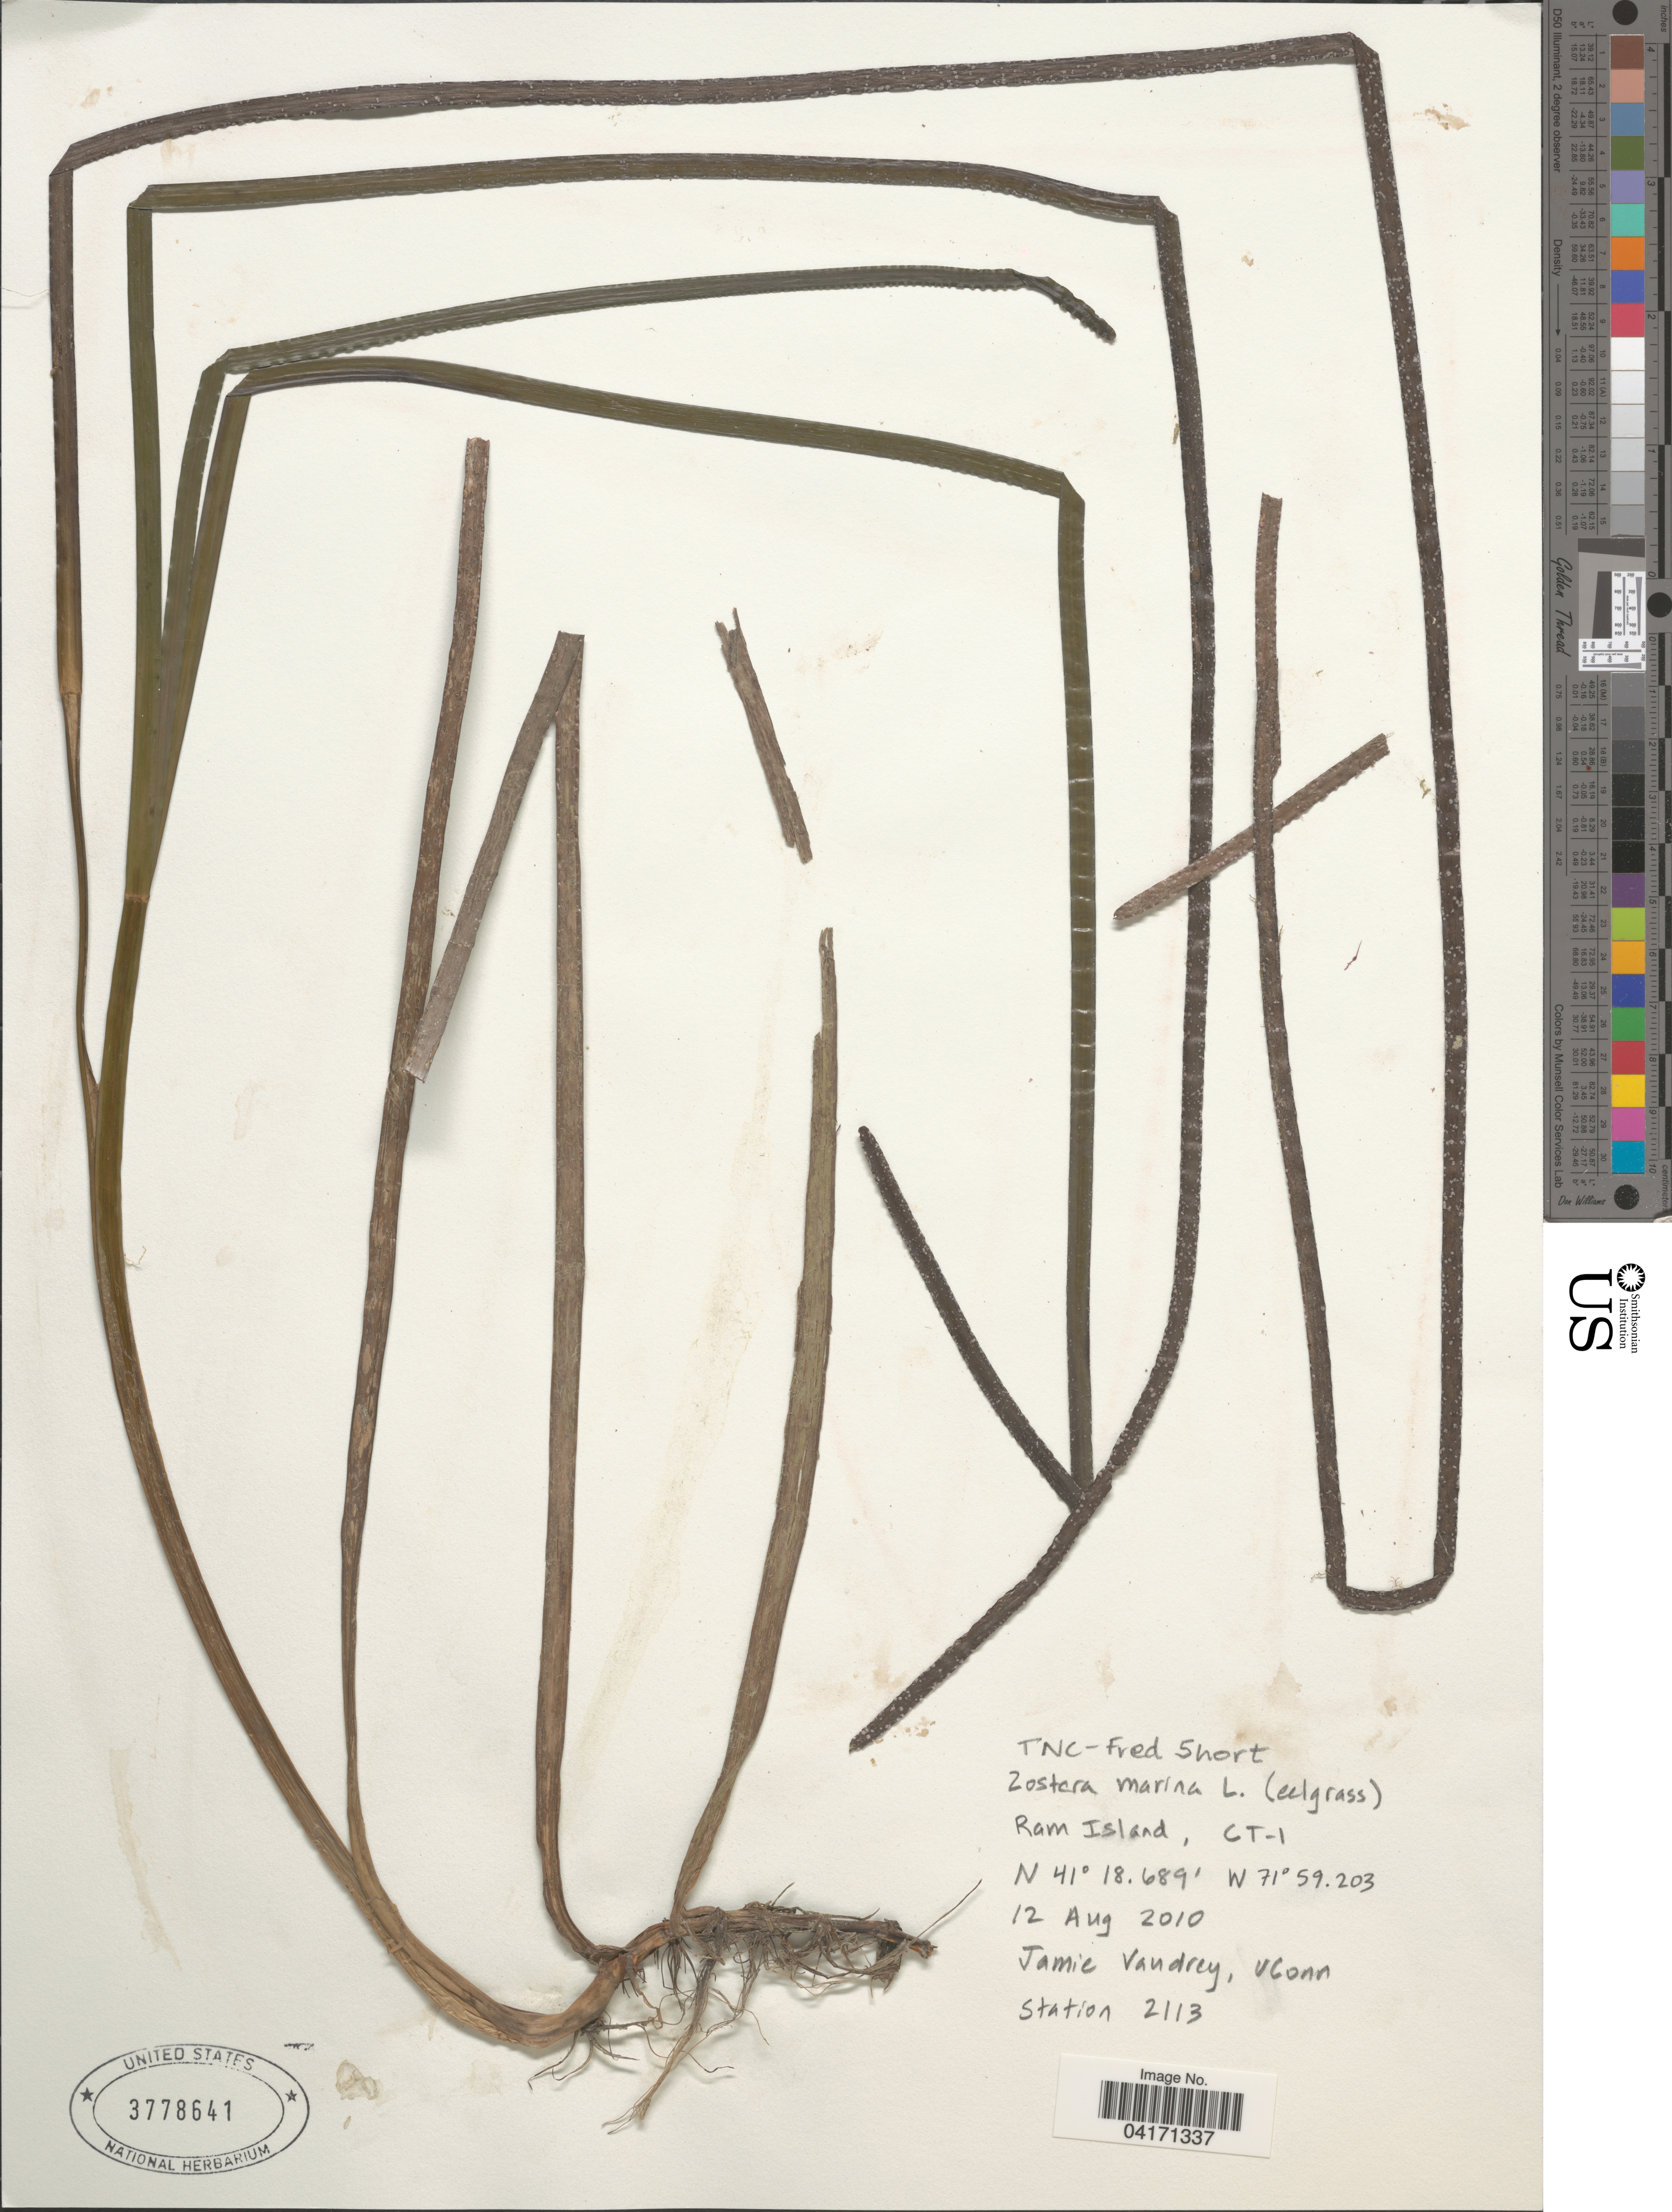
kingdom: Plantae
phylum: Tracheophyta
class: Liliopsida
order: Alismatales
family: Zosteraceae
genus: Zostera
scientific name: Zostera marina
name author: L.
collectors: J. Vaudrey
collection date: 2010-08-12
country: United States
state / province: Connecticut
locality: Ram Island, CT-1. Station 2113.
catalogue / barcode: US 3778641